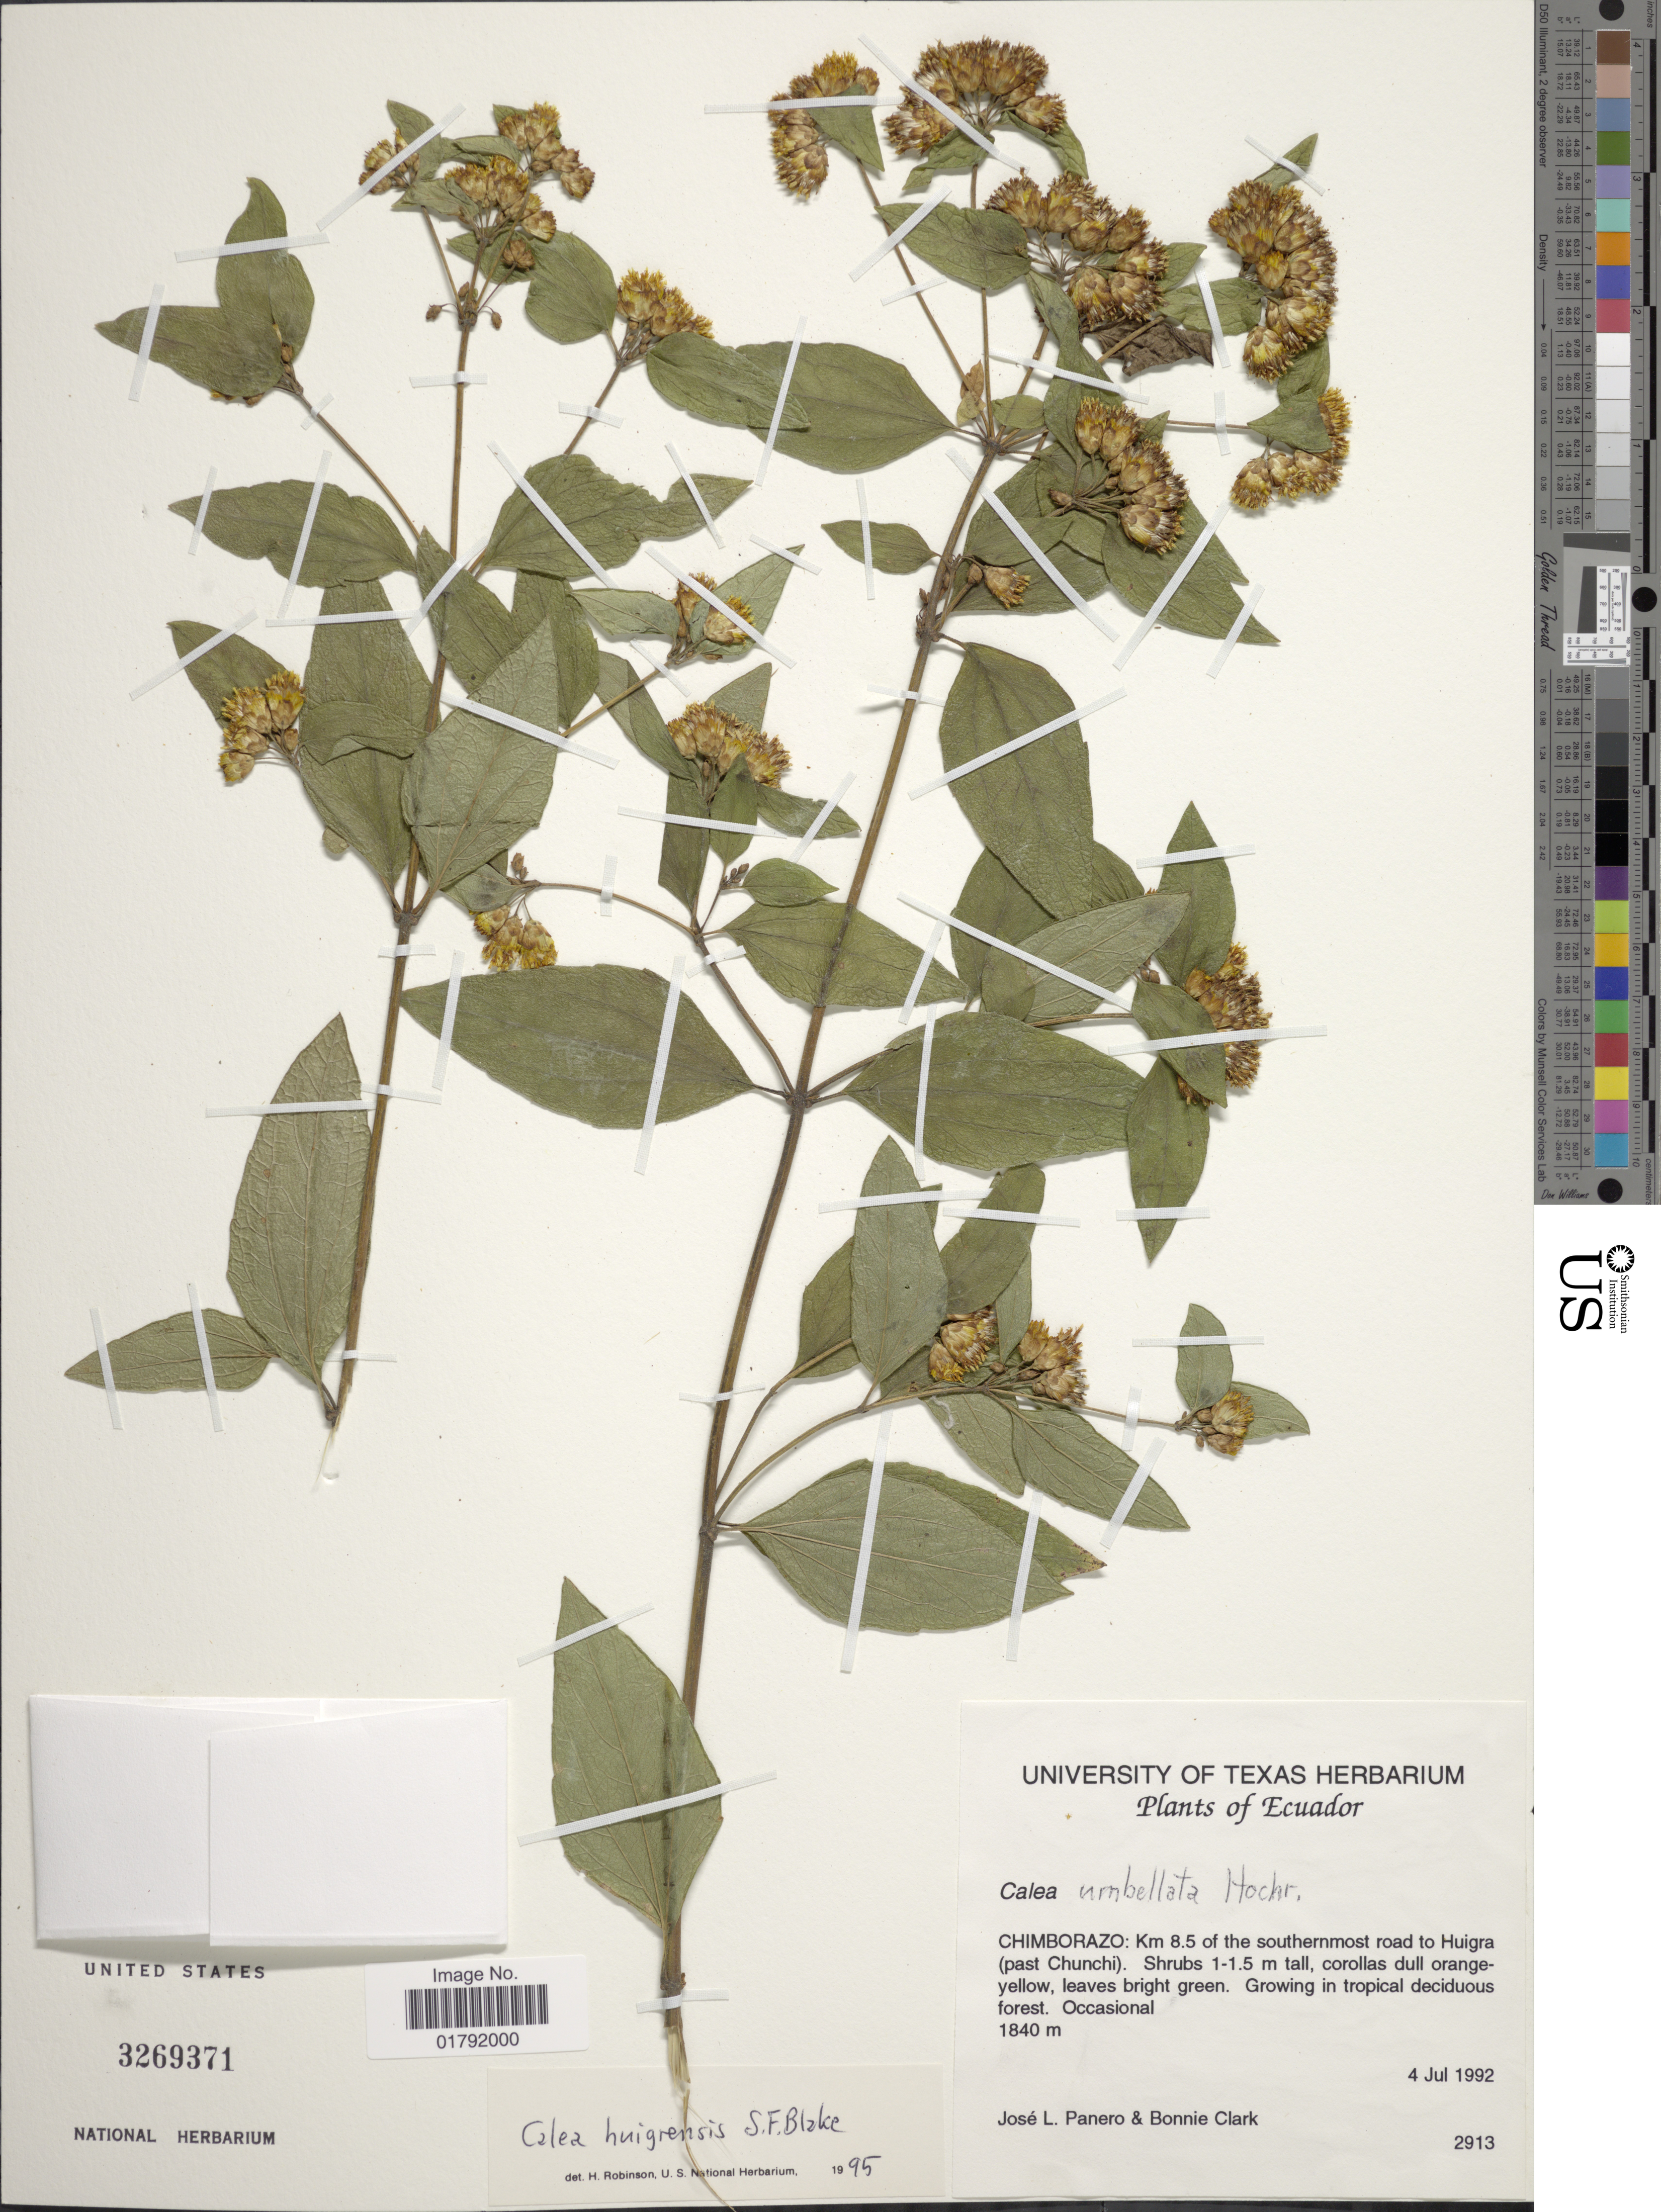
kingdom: Plantae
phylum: Tracheophyta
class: Magnoliopsida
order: Asterales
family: Asteraceae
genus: Calea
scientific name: Calea huigrensis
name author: S.F. Blake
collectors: J. L. Panero & B. Clark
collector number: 2913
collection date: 1992-07-04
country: Ecuador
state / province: Chimborazo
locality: Km 8.5 of the southernmost road to Huigra (past Chunchi).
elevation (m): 1840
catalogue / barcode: US 3269371